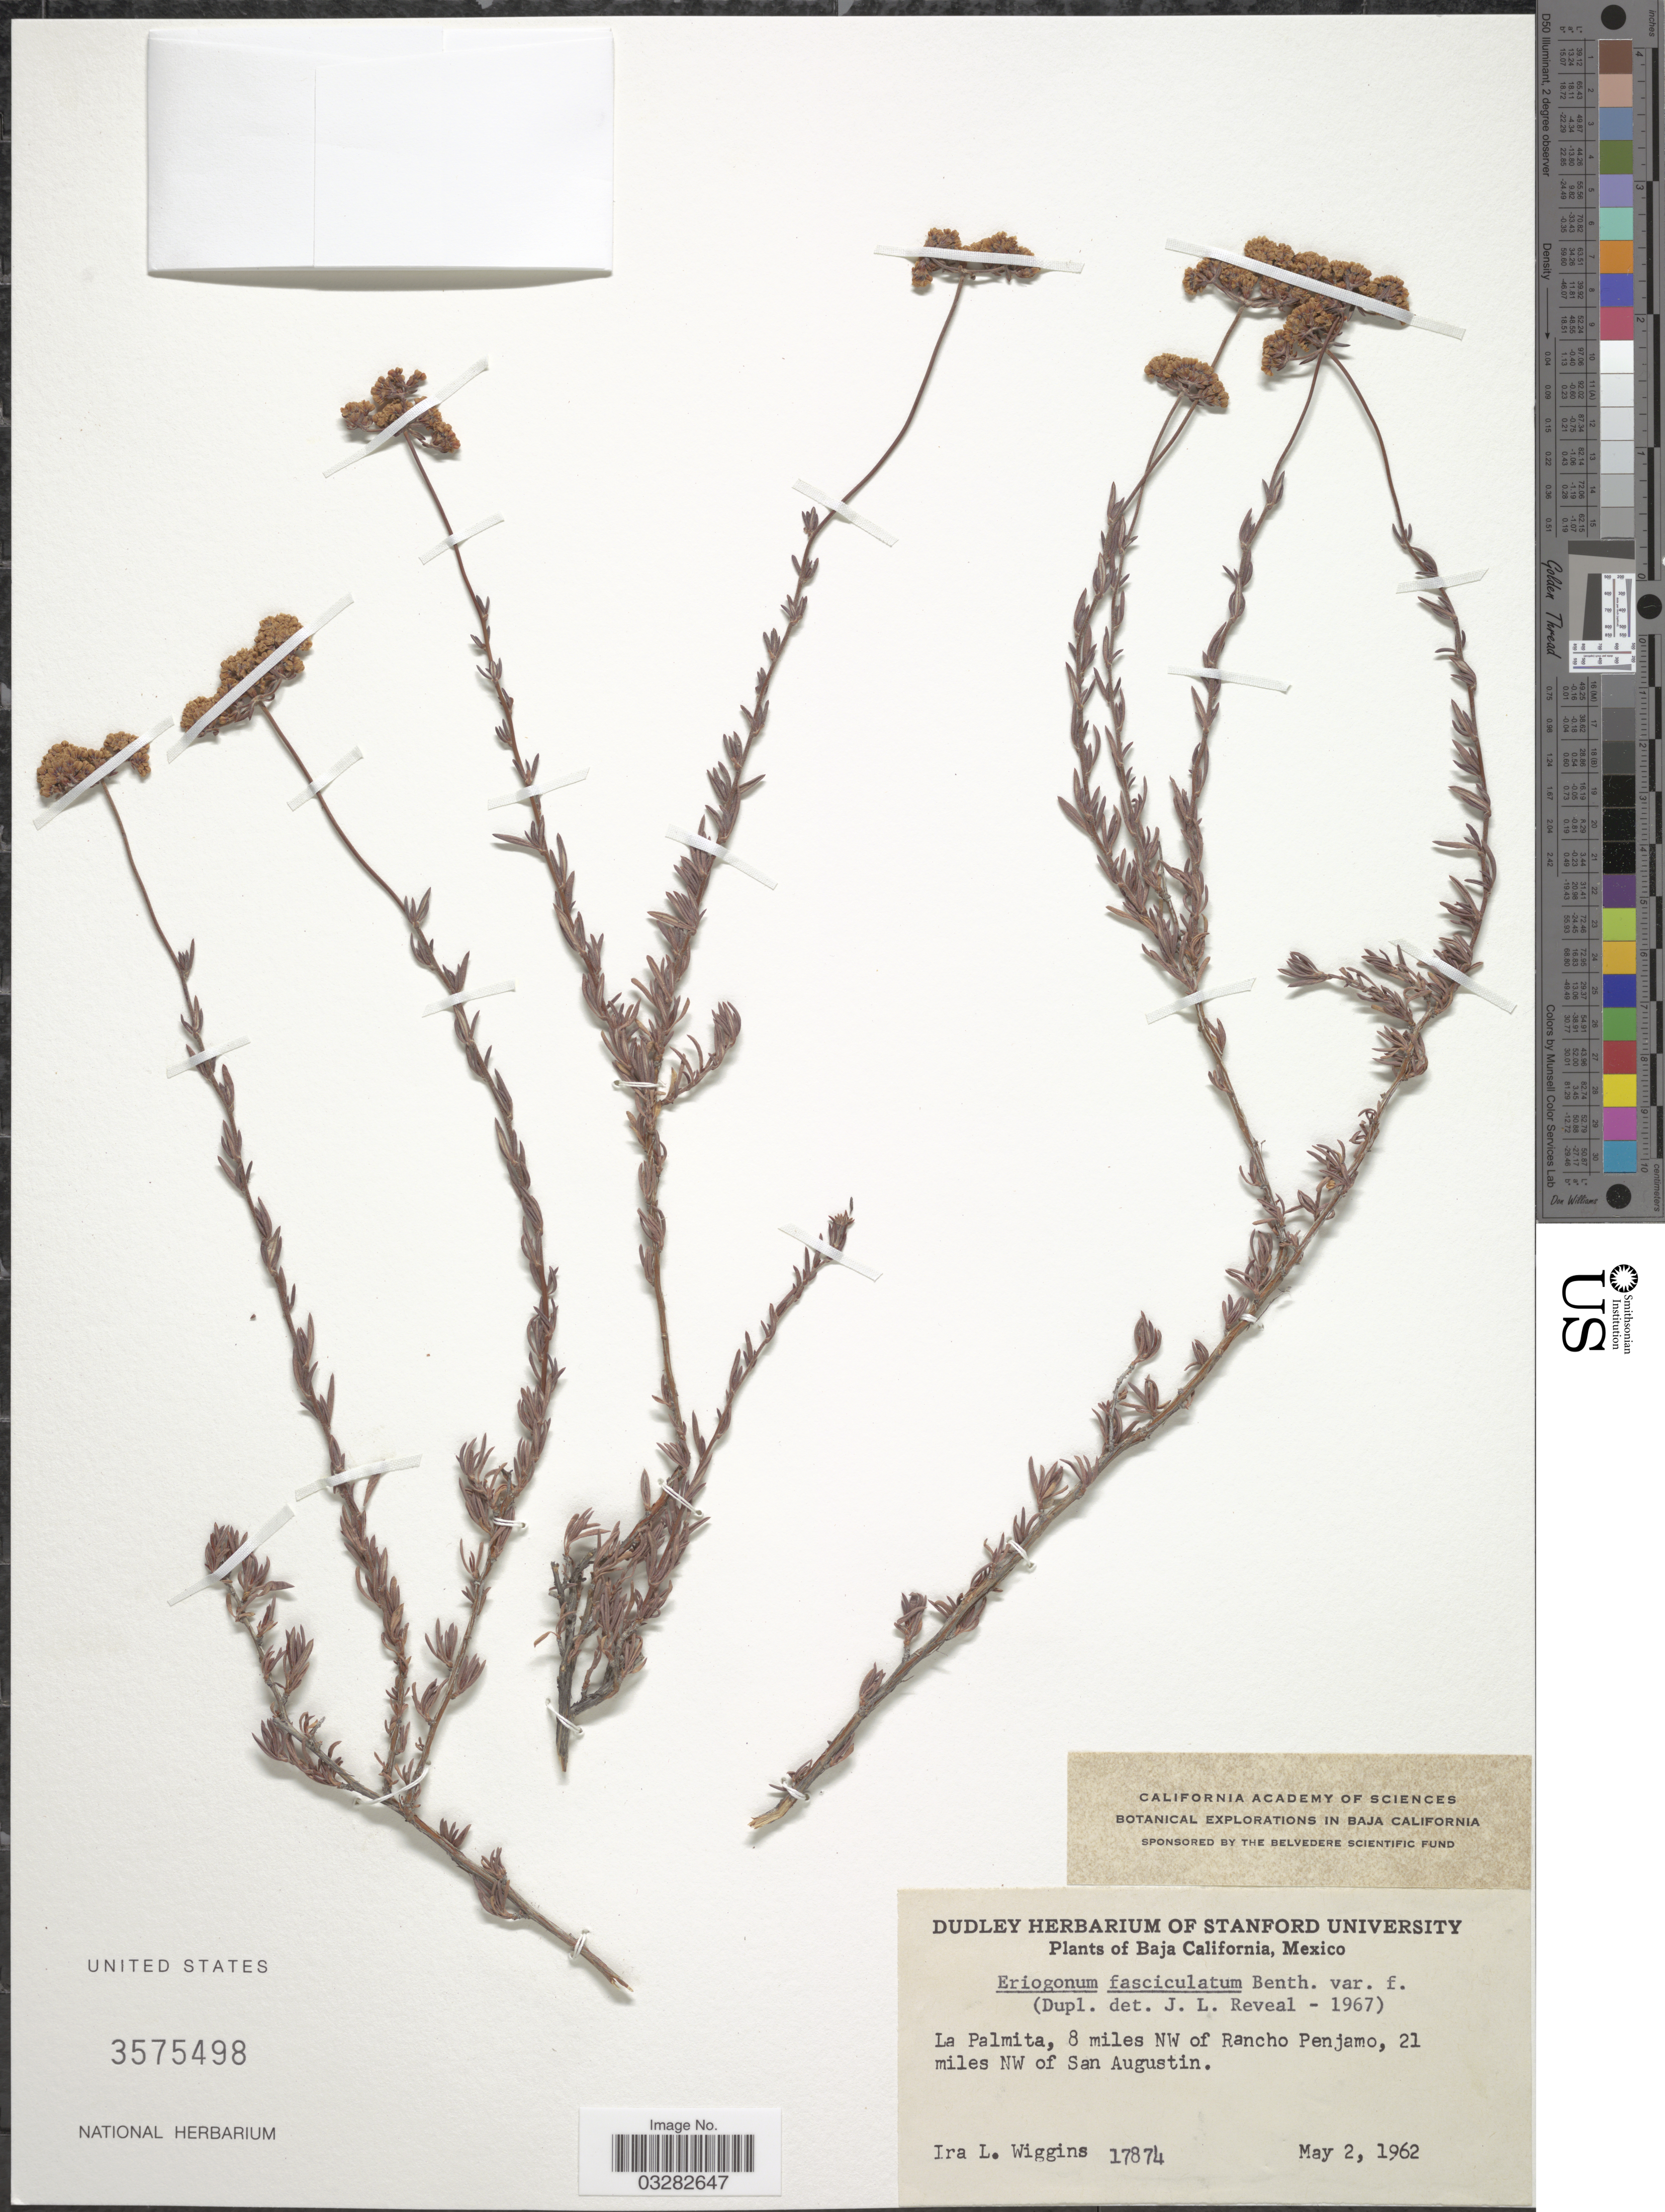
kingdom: Plantae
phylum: Tracheophyta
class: Magnoliopsida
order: Caryophyllales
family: Polygonaceae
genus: Eriogonum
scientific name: Eriogonum fasciculatum var. fasciculatum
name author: Benth.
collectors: I. L. Wiggins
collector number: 17874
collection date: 1962-05-02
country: Mexico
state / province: Baja California Norte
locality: La Palmita, 8 miles NW of Rancho Penjamo, 21 miles NW of San Augustin.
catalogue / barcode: US 3575498